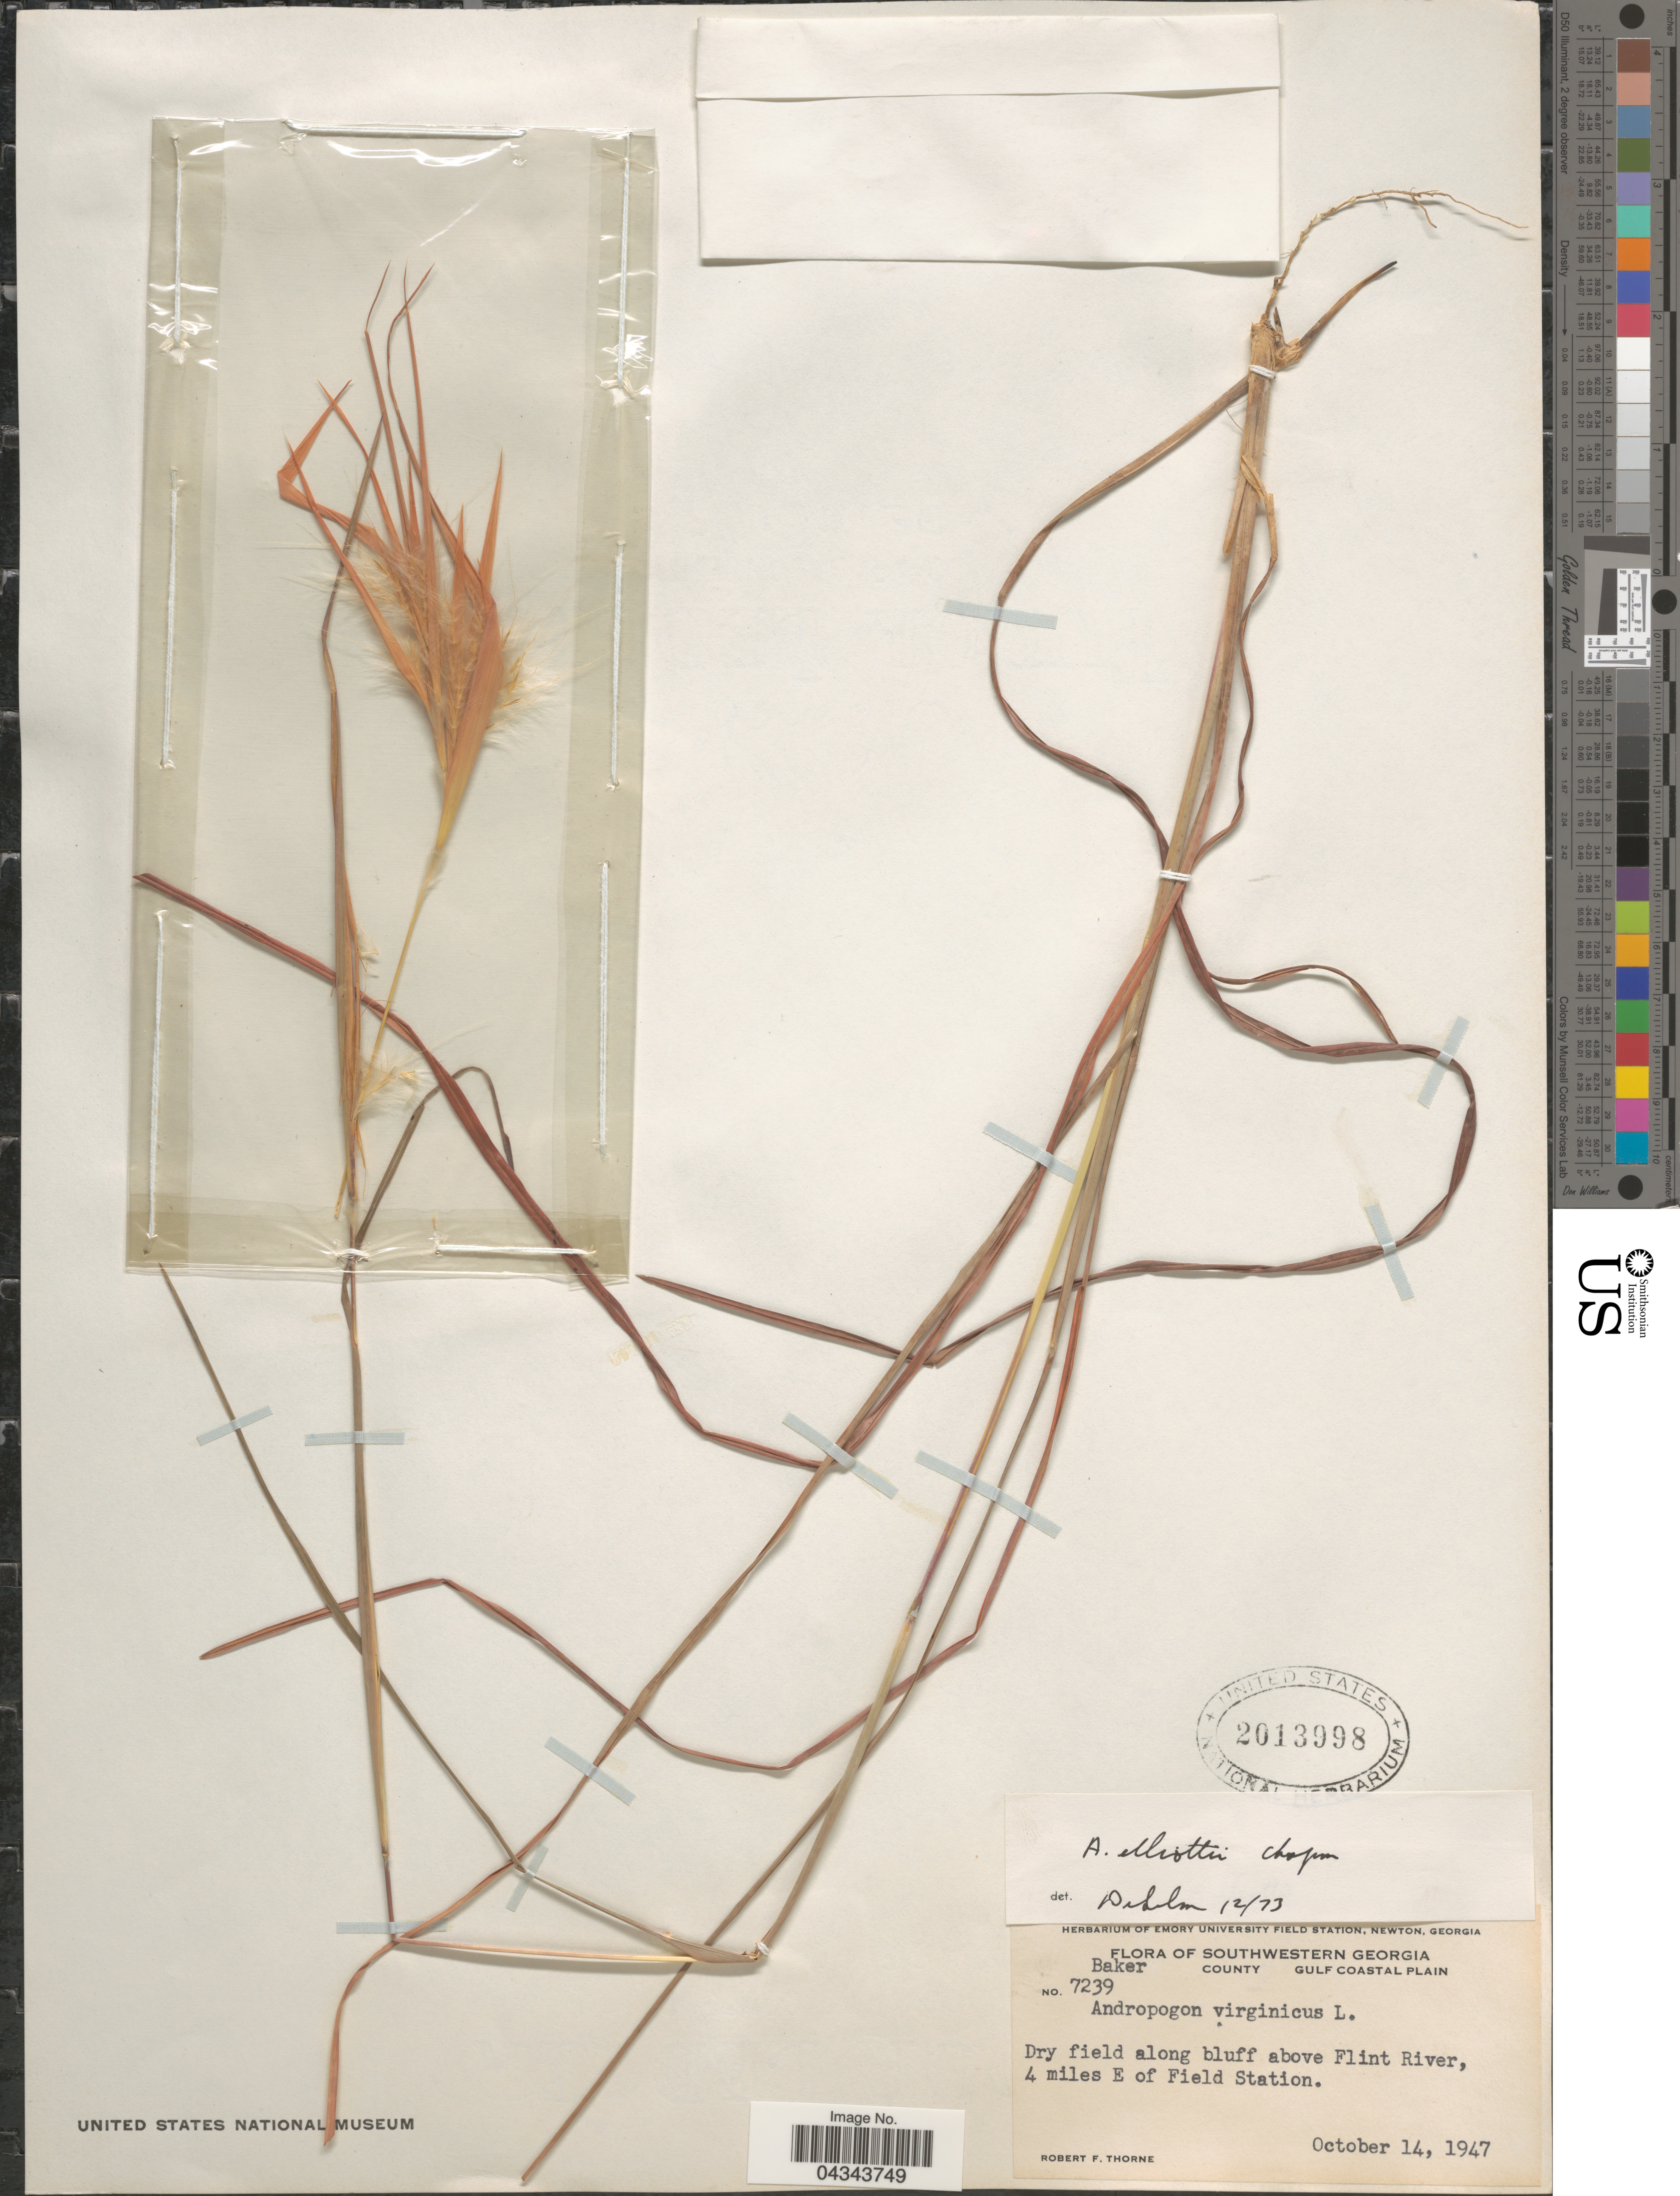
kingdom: Plantae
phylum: Tracheophyta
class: Liliopsida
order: Poales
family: Poaceae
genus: Andropogon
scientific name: Andropogon ternarius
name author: Michx.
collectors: R. F. Thorne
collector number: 7239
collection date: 1947-10-14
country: United States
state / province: Georgia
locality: Southwestern Georgia. Baker County. Gulf Coastal Plain. Along bluff above Flint River, 4 miles E of Field Station.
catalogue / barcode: US 2013998